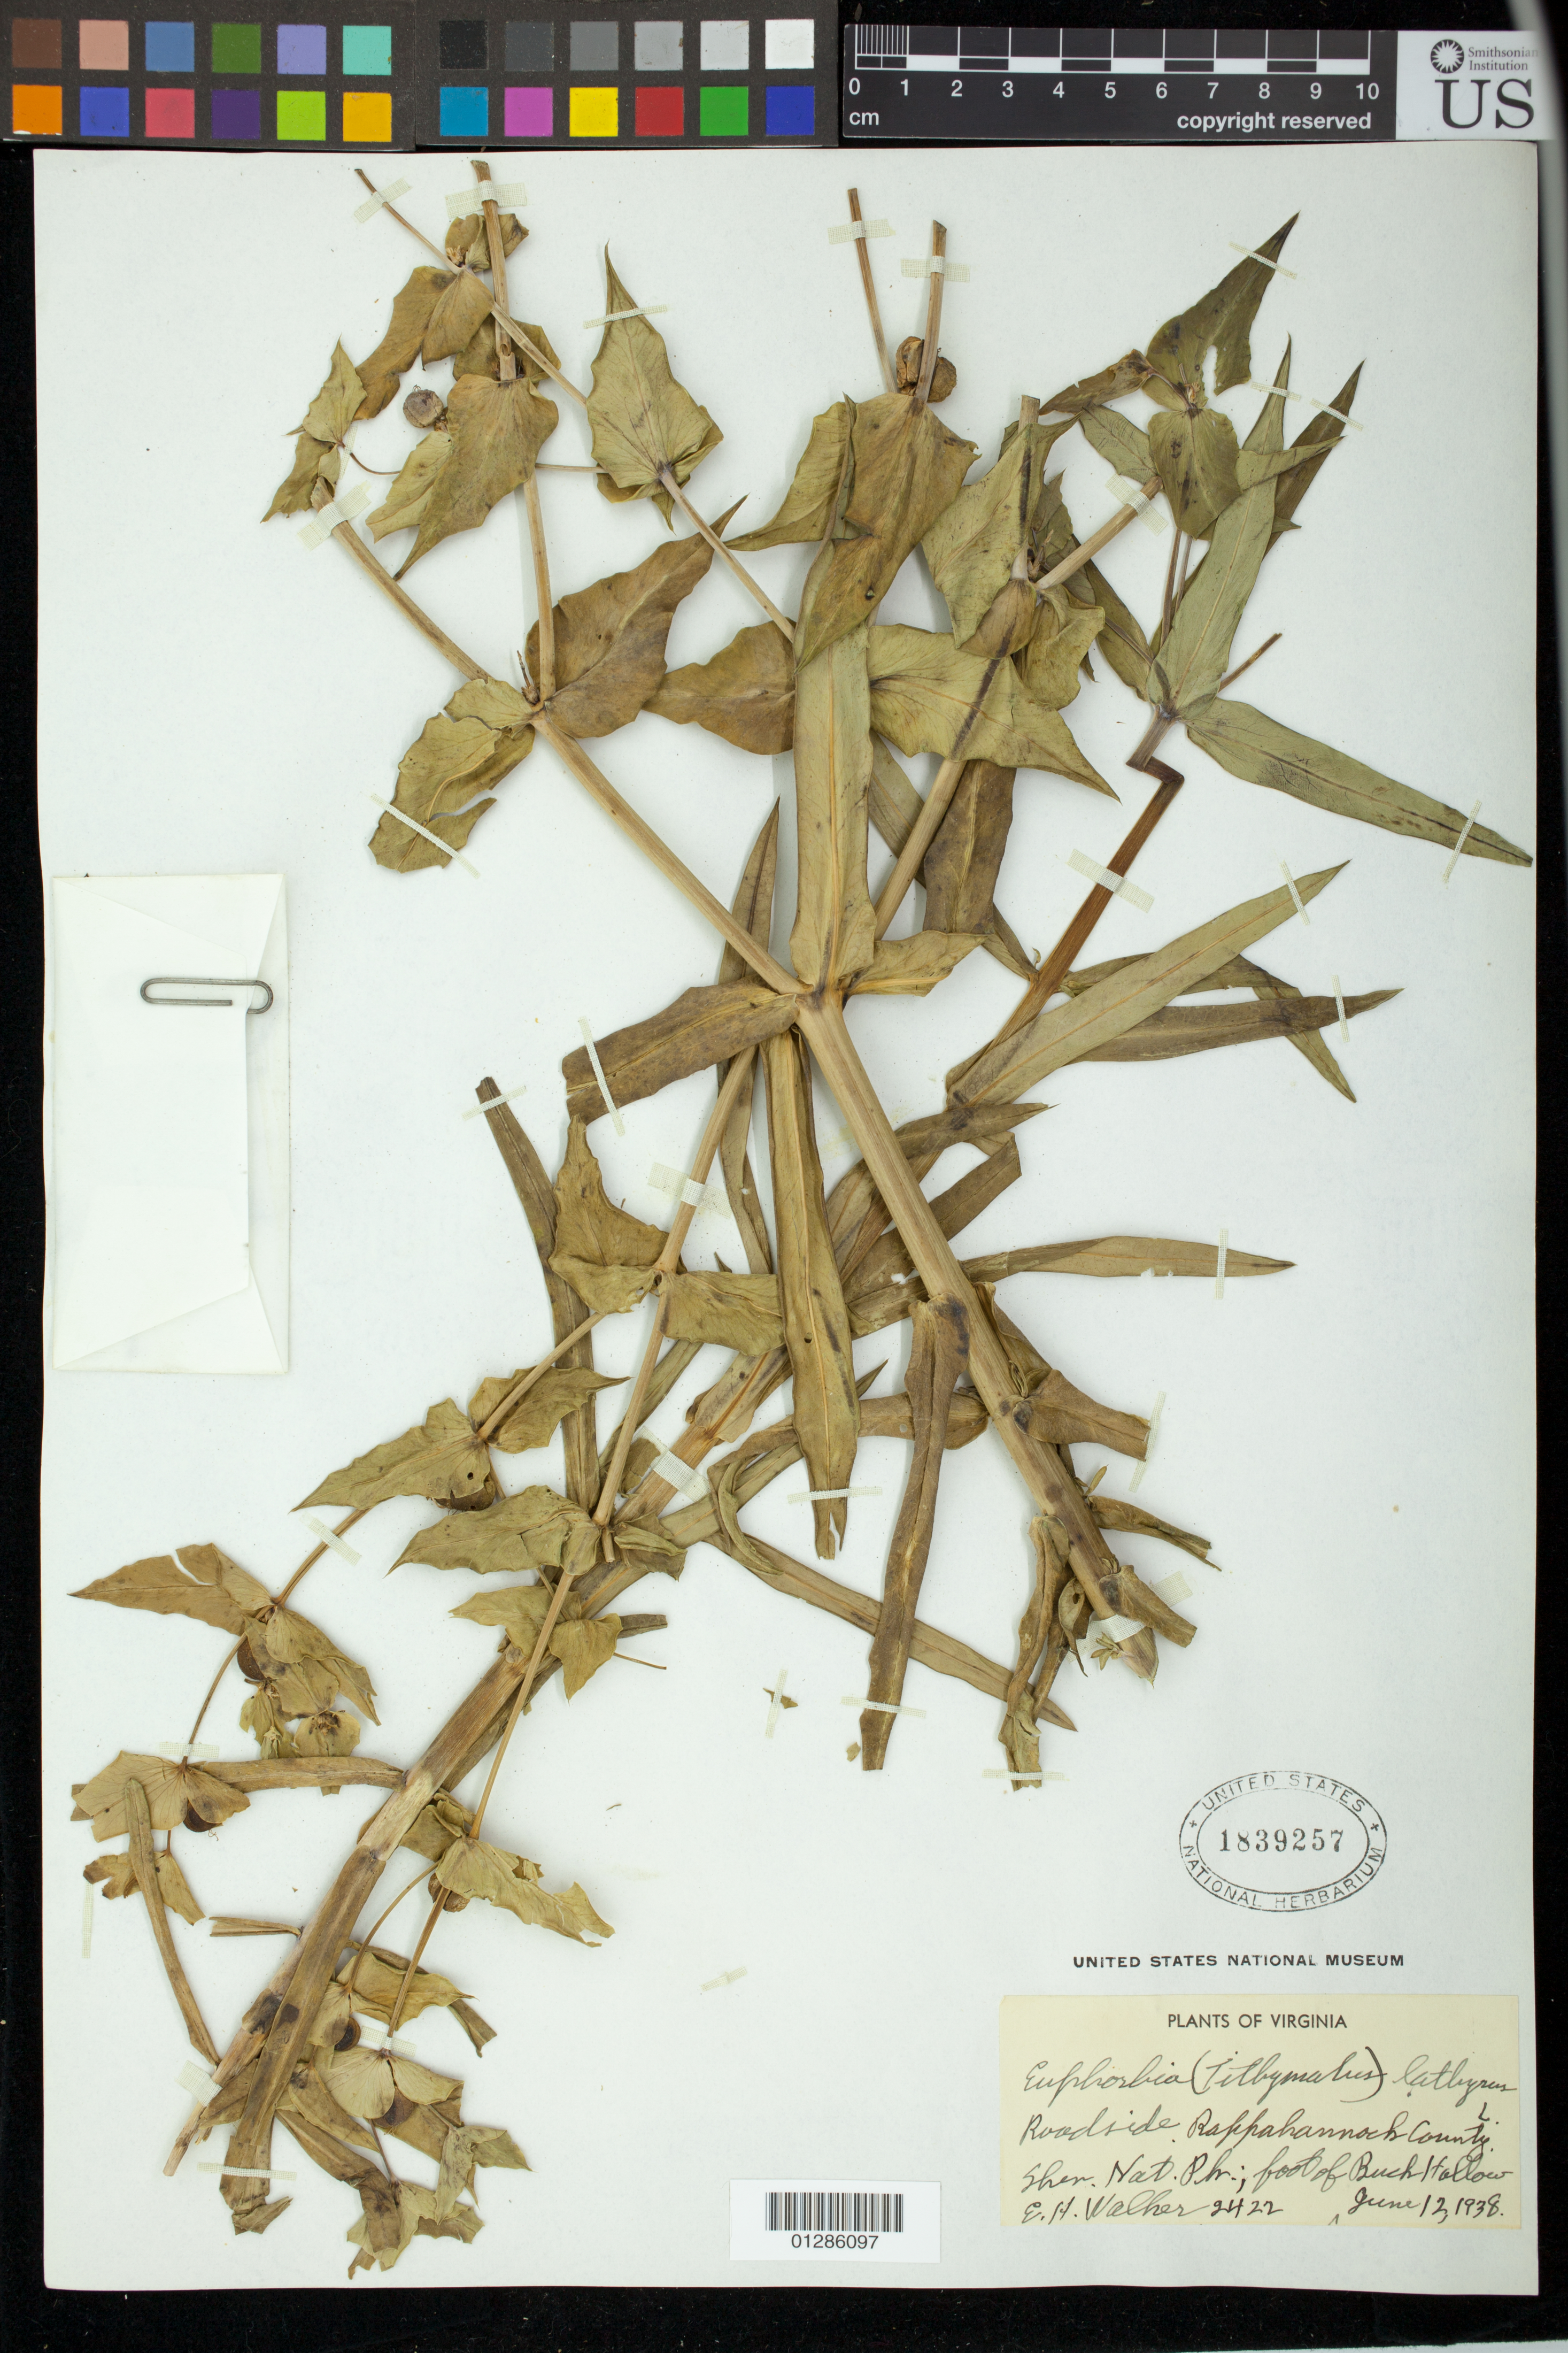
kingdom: Plantae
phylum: Tracheophyta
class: Magnoliopsida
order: Malpighiales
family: Euphorbiaceae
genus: Euphorbia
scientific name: Euphorbia lathyris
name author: L.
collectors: E. H. Walker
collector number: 2422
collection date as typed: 12 Jun 1938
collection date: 1938-06-12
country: United States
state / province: Virginia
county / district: Rappahannock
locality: Shen. nat. pk., foot of buck hollow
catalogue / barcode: US 1839257